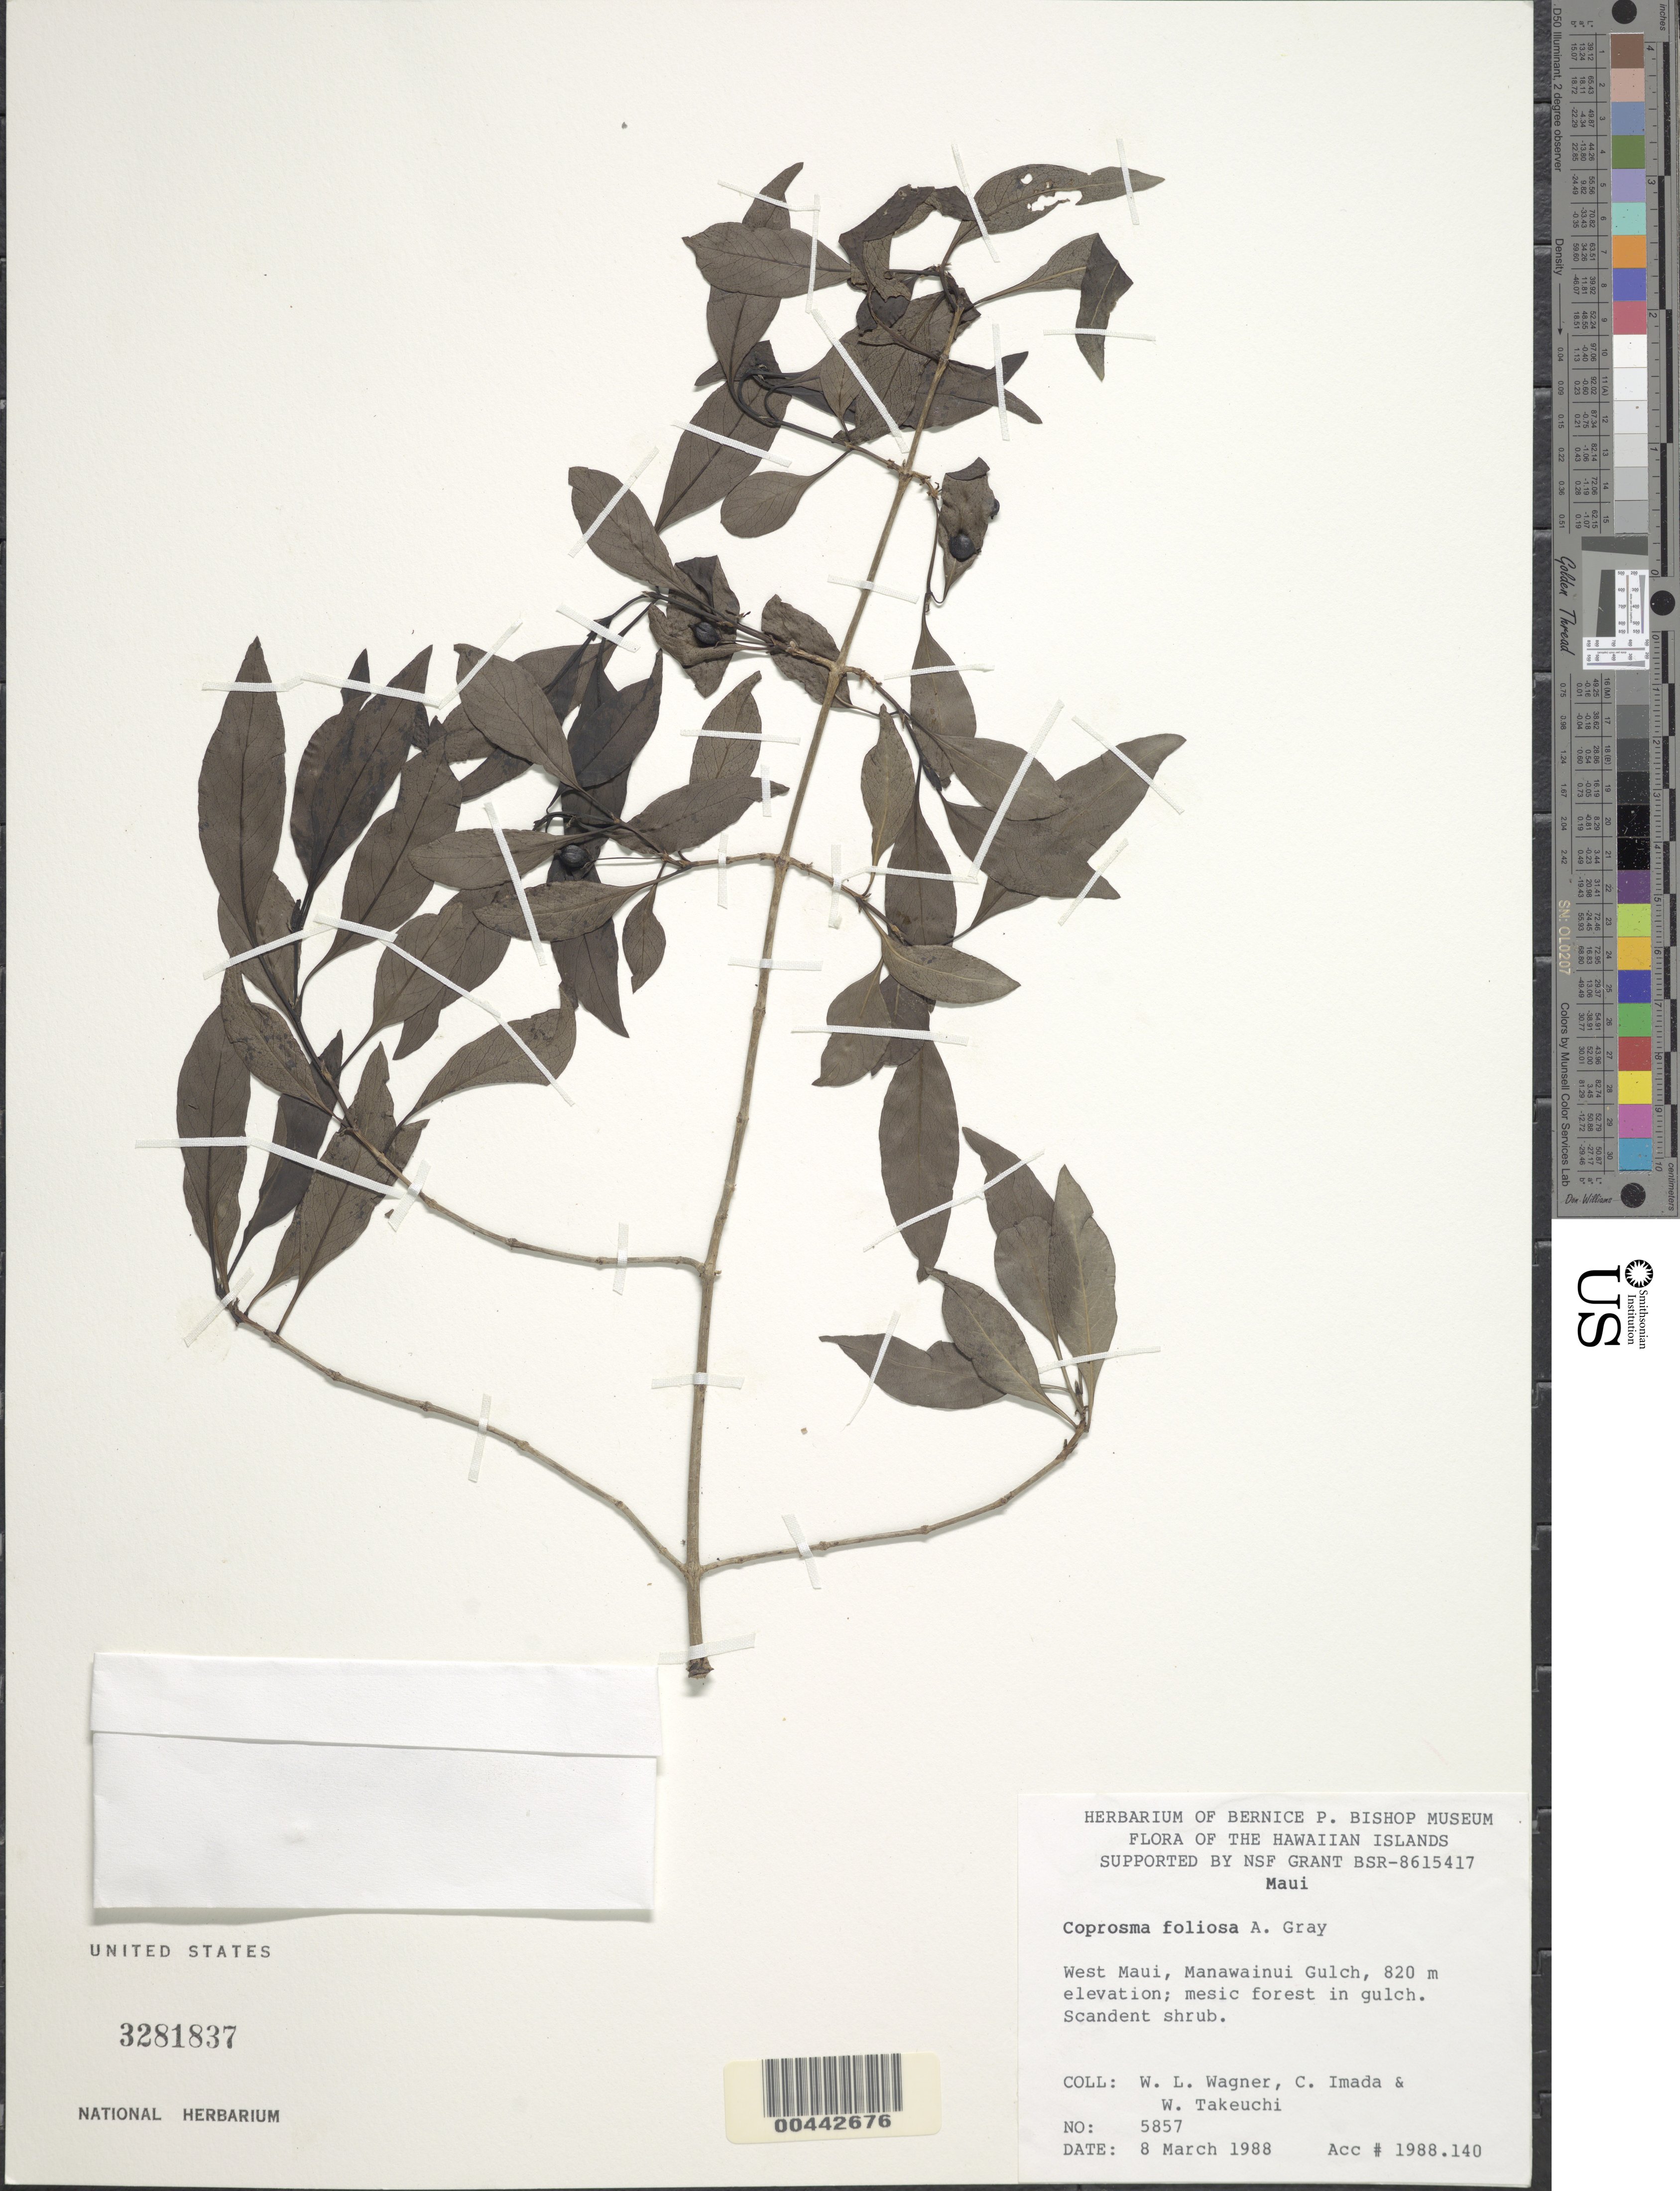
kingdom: Plantae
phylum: Tracheophyta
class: Magnoliopsida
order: Gentianales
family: Rubiaceae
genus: Coprosma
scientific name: Coprosma foliosa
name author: A. Gray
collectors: W. L. Wagner, C. Imada & W. N. Takeuchi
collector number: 5857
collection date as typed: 8 Mar 1988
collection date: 1988-03-08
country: United States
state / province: Hawaii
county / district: Maui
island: Maui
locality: West Maui, Manawainui Gulch.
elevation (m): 820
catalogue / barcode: US 3281837